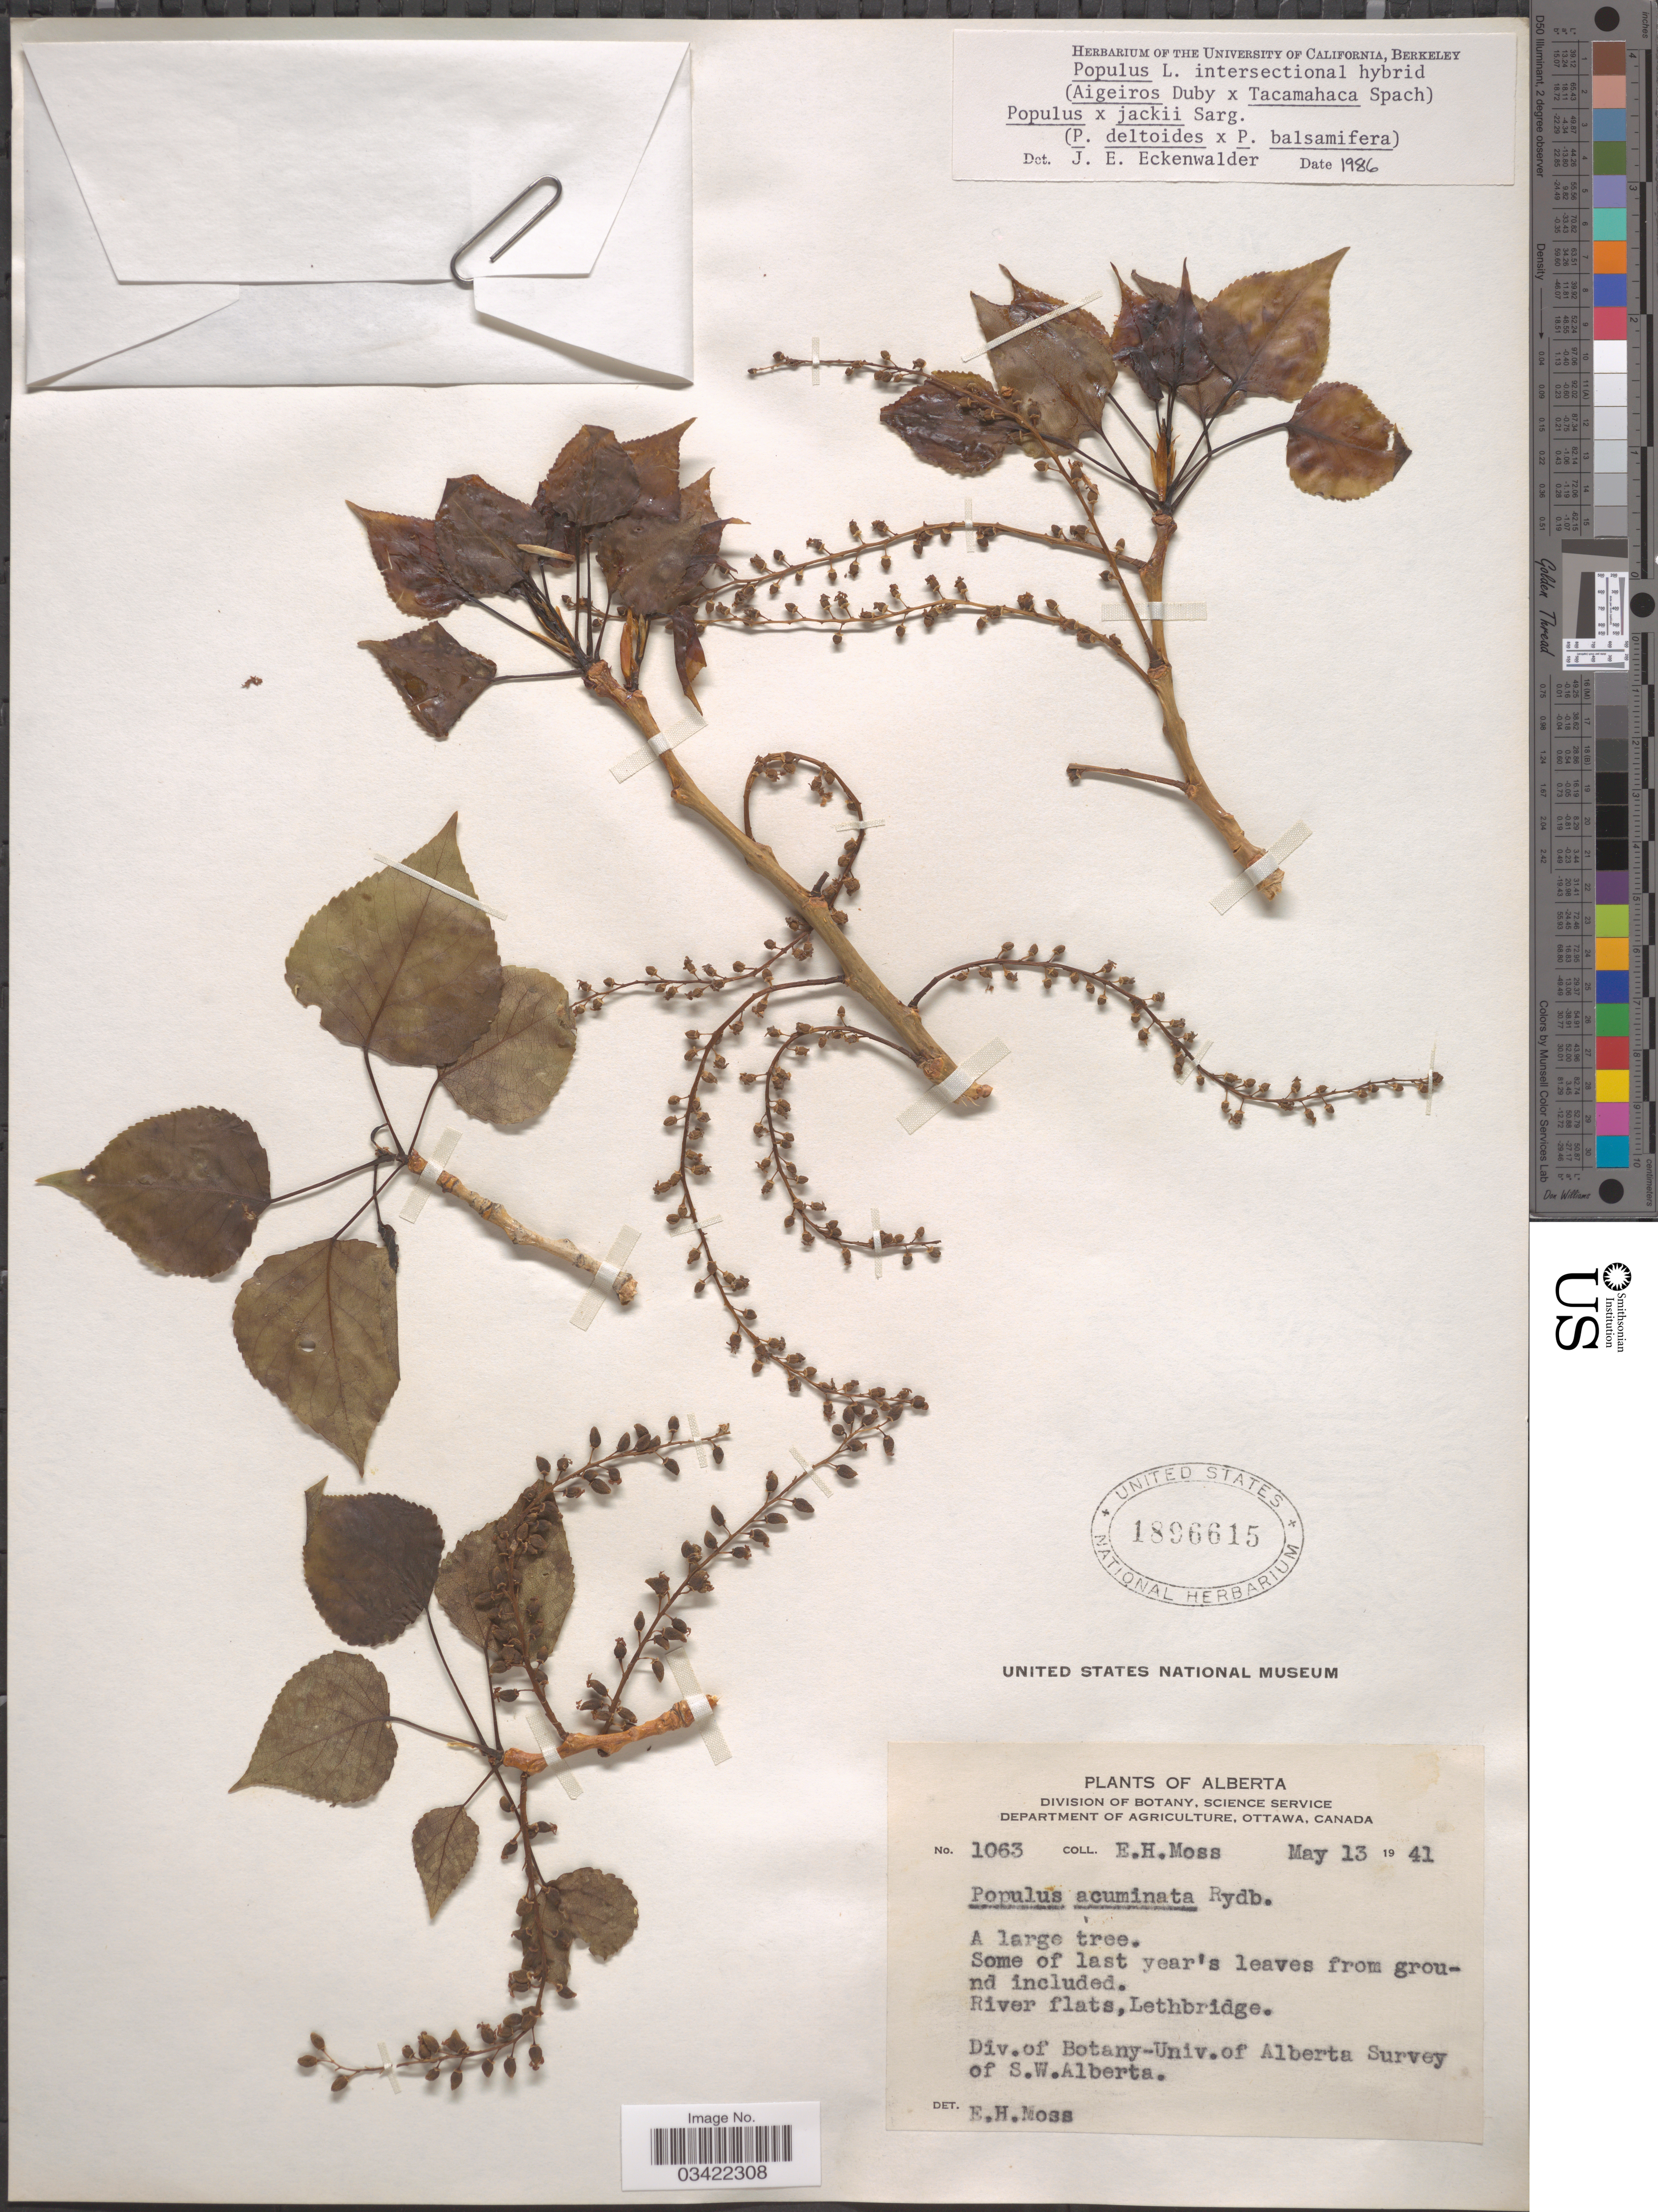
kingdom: Plantae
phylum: Tracheophyta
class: Magnoliopsida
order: Malpighiales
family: Salicaceae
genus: Populus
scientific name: Populus x jackii 'Balm of Gilead'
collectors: E. Moss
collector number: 1063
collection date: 1941-05-13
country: Canada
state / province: Alberta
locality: River flats, Lethbridge. S.W. Alberta.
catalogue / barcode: US 1896615